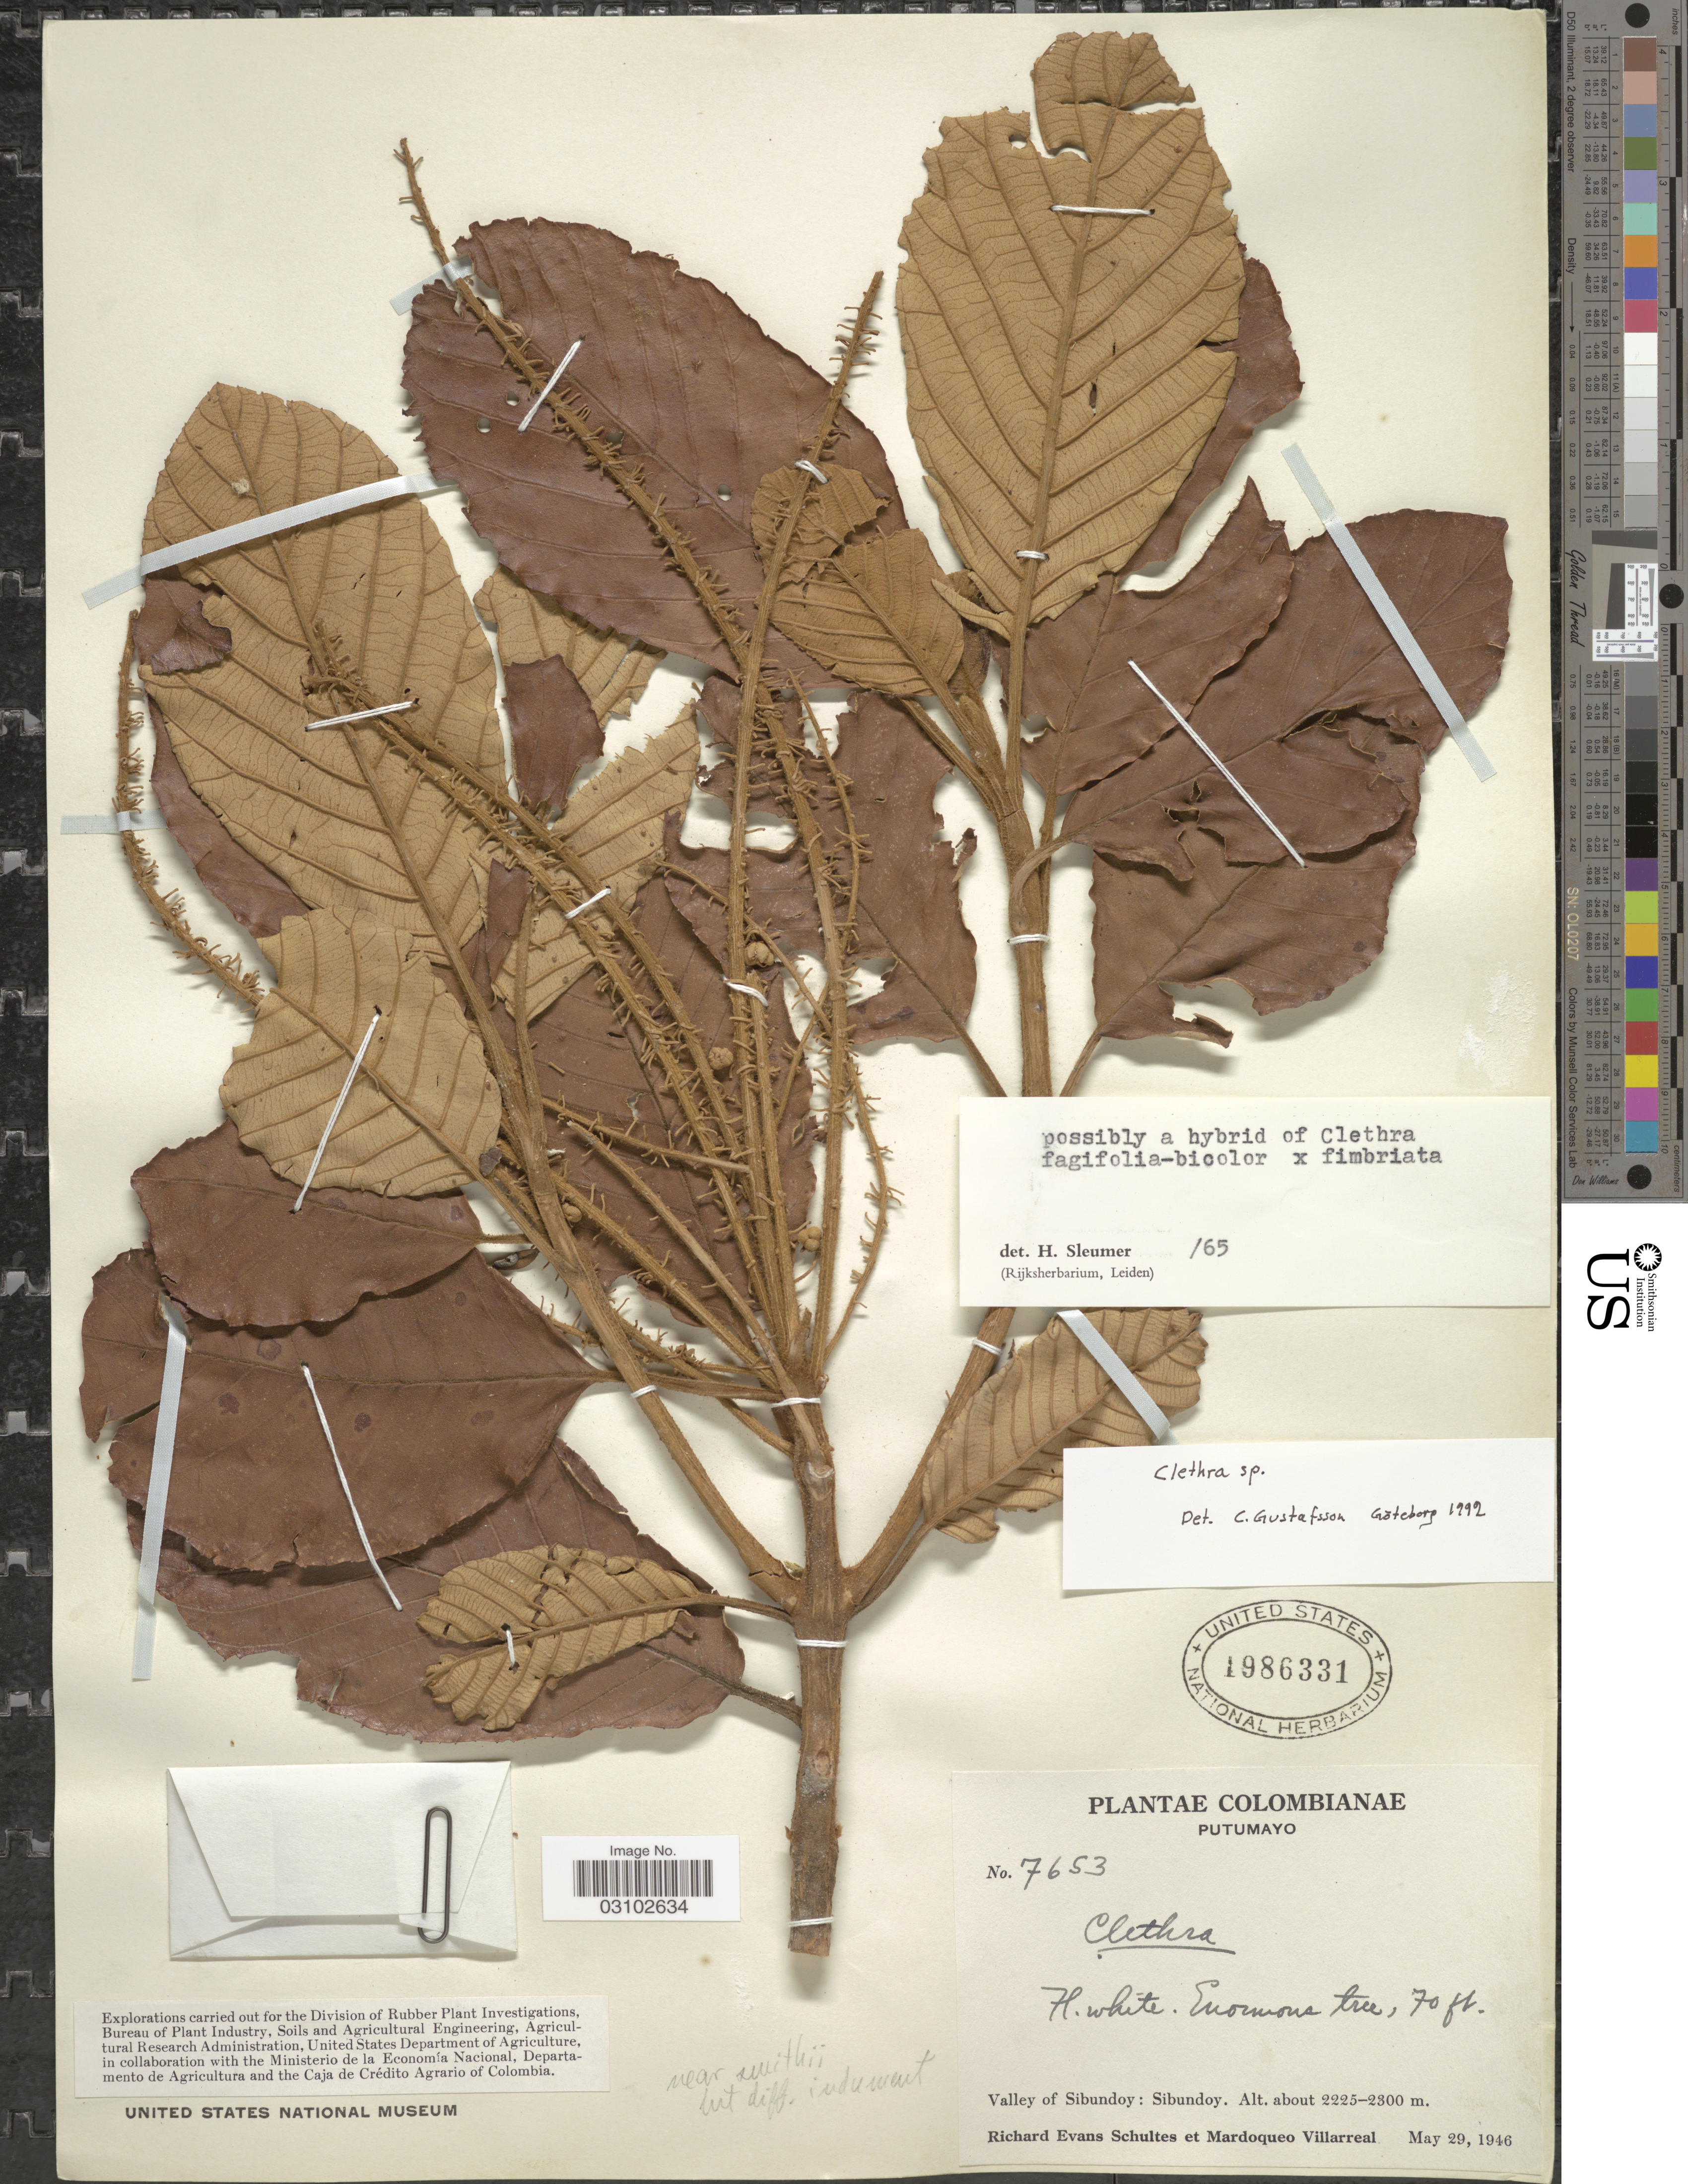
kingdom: Plantae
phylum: Tracheophyta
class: Magnoliopsida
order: Ericales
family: Clethraceae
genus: Clethra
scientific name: Clethra sp.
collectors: R. E. Schultes & M. Villarreal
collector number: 7653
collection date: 1946-05-29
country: Colombia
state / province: Putumayo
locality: Valley of Sibundoy: Sibundoy.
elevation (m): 2225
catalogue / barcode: US 1986331